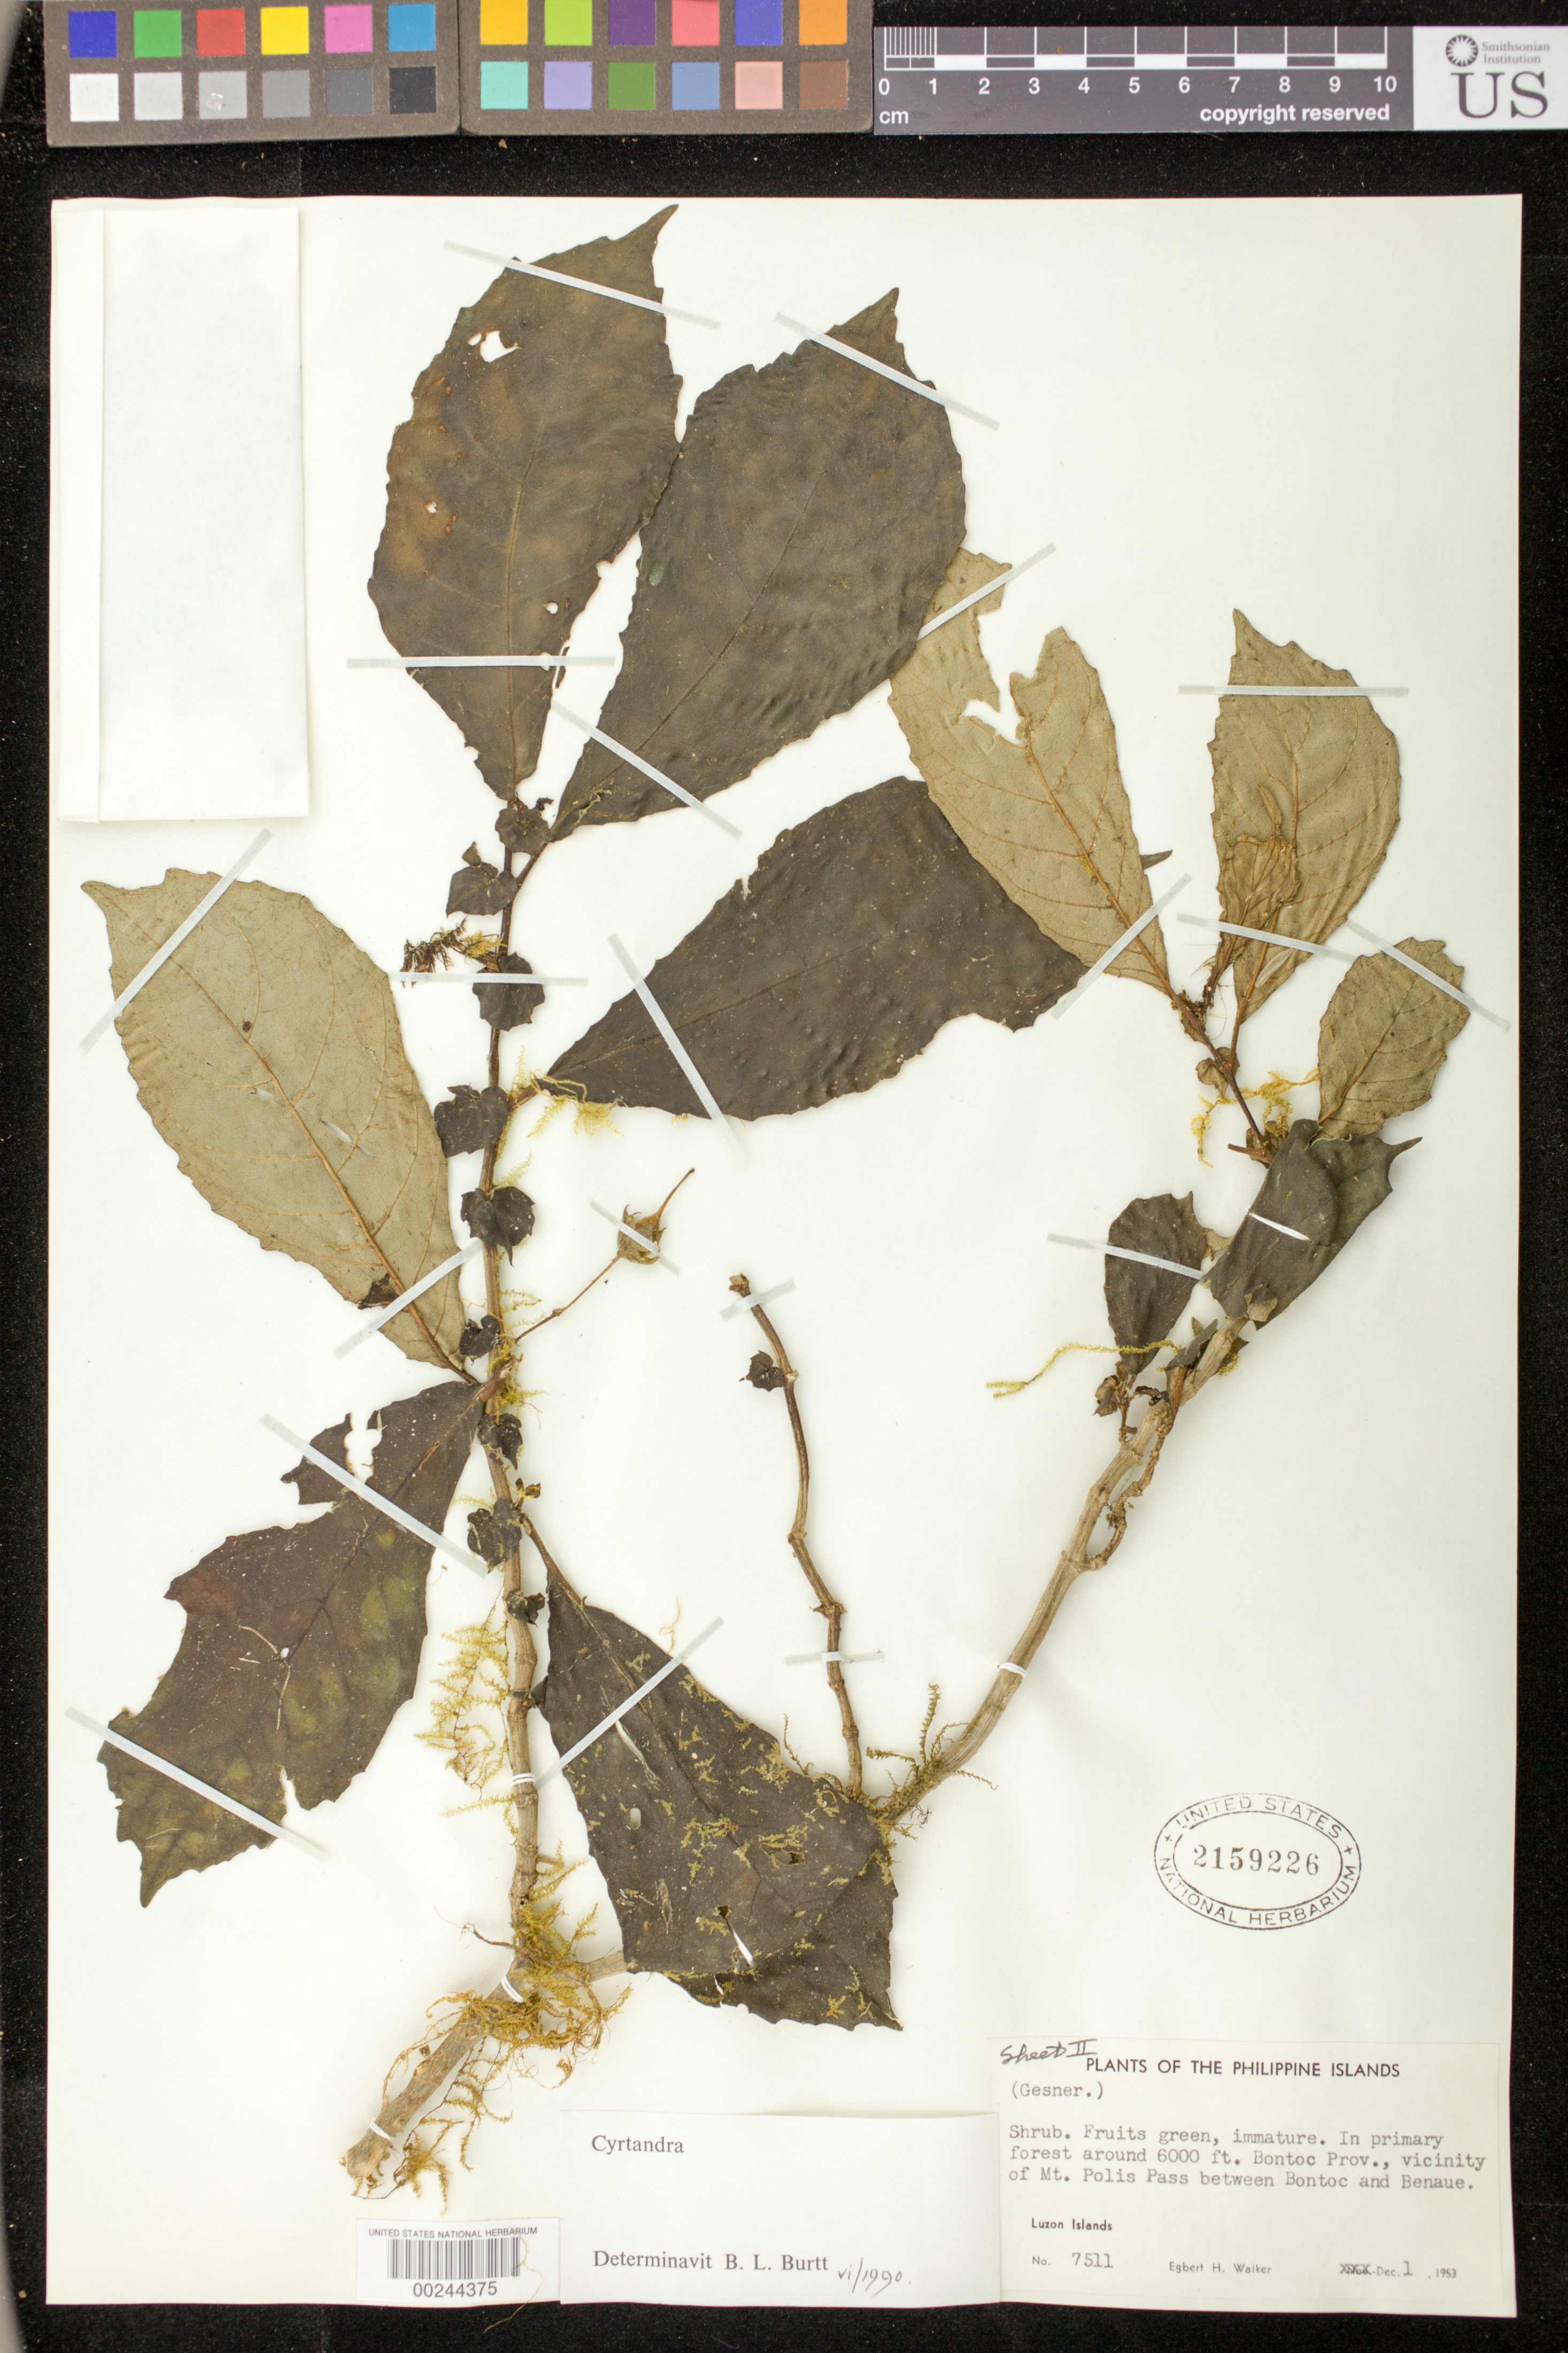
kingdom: Plantae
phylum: Tracheophyta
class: Magnoliopsida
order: Lamiales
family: Gesneriaceae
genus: Cyrtandra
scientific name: Cyrtandra sp.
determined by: Burtt, B. L.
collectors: E. H. Walker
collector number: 7511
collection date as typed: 01 Dec 1953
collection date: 1953-12-01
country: Philippines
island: Luzon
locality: Mountain province, Bontoc prov, vicinity of mt polis pass between bontoc and benaue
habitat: In primary forest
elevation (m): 1829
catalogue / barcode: US 2159226